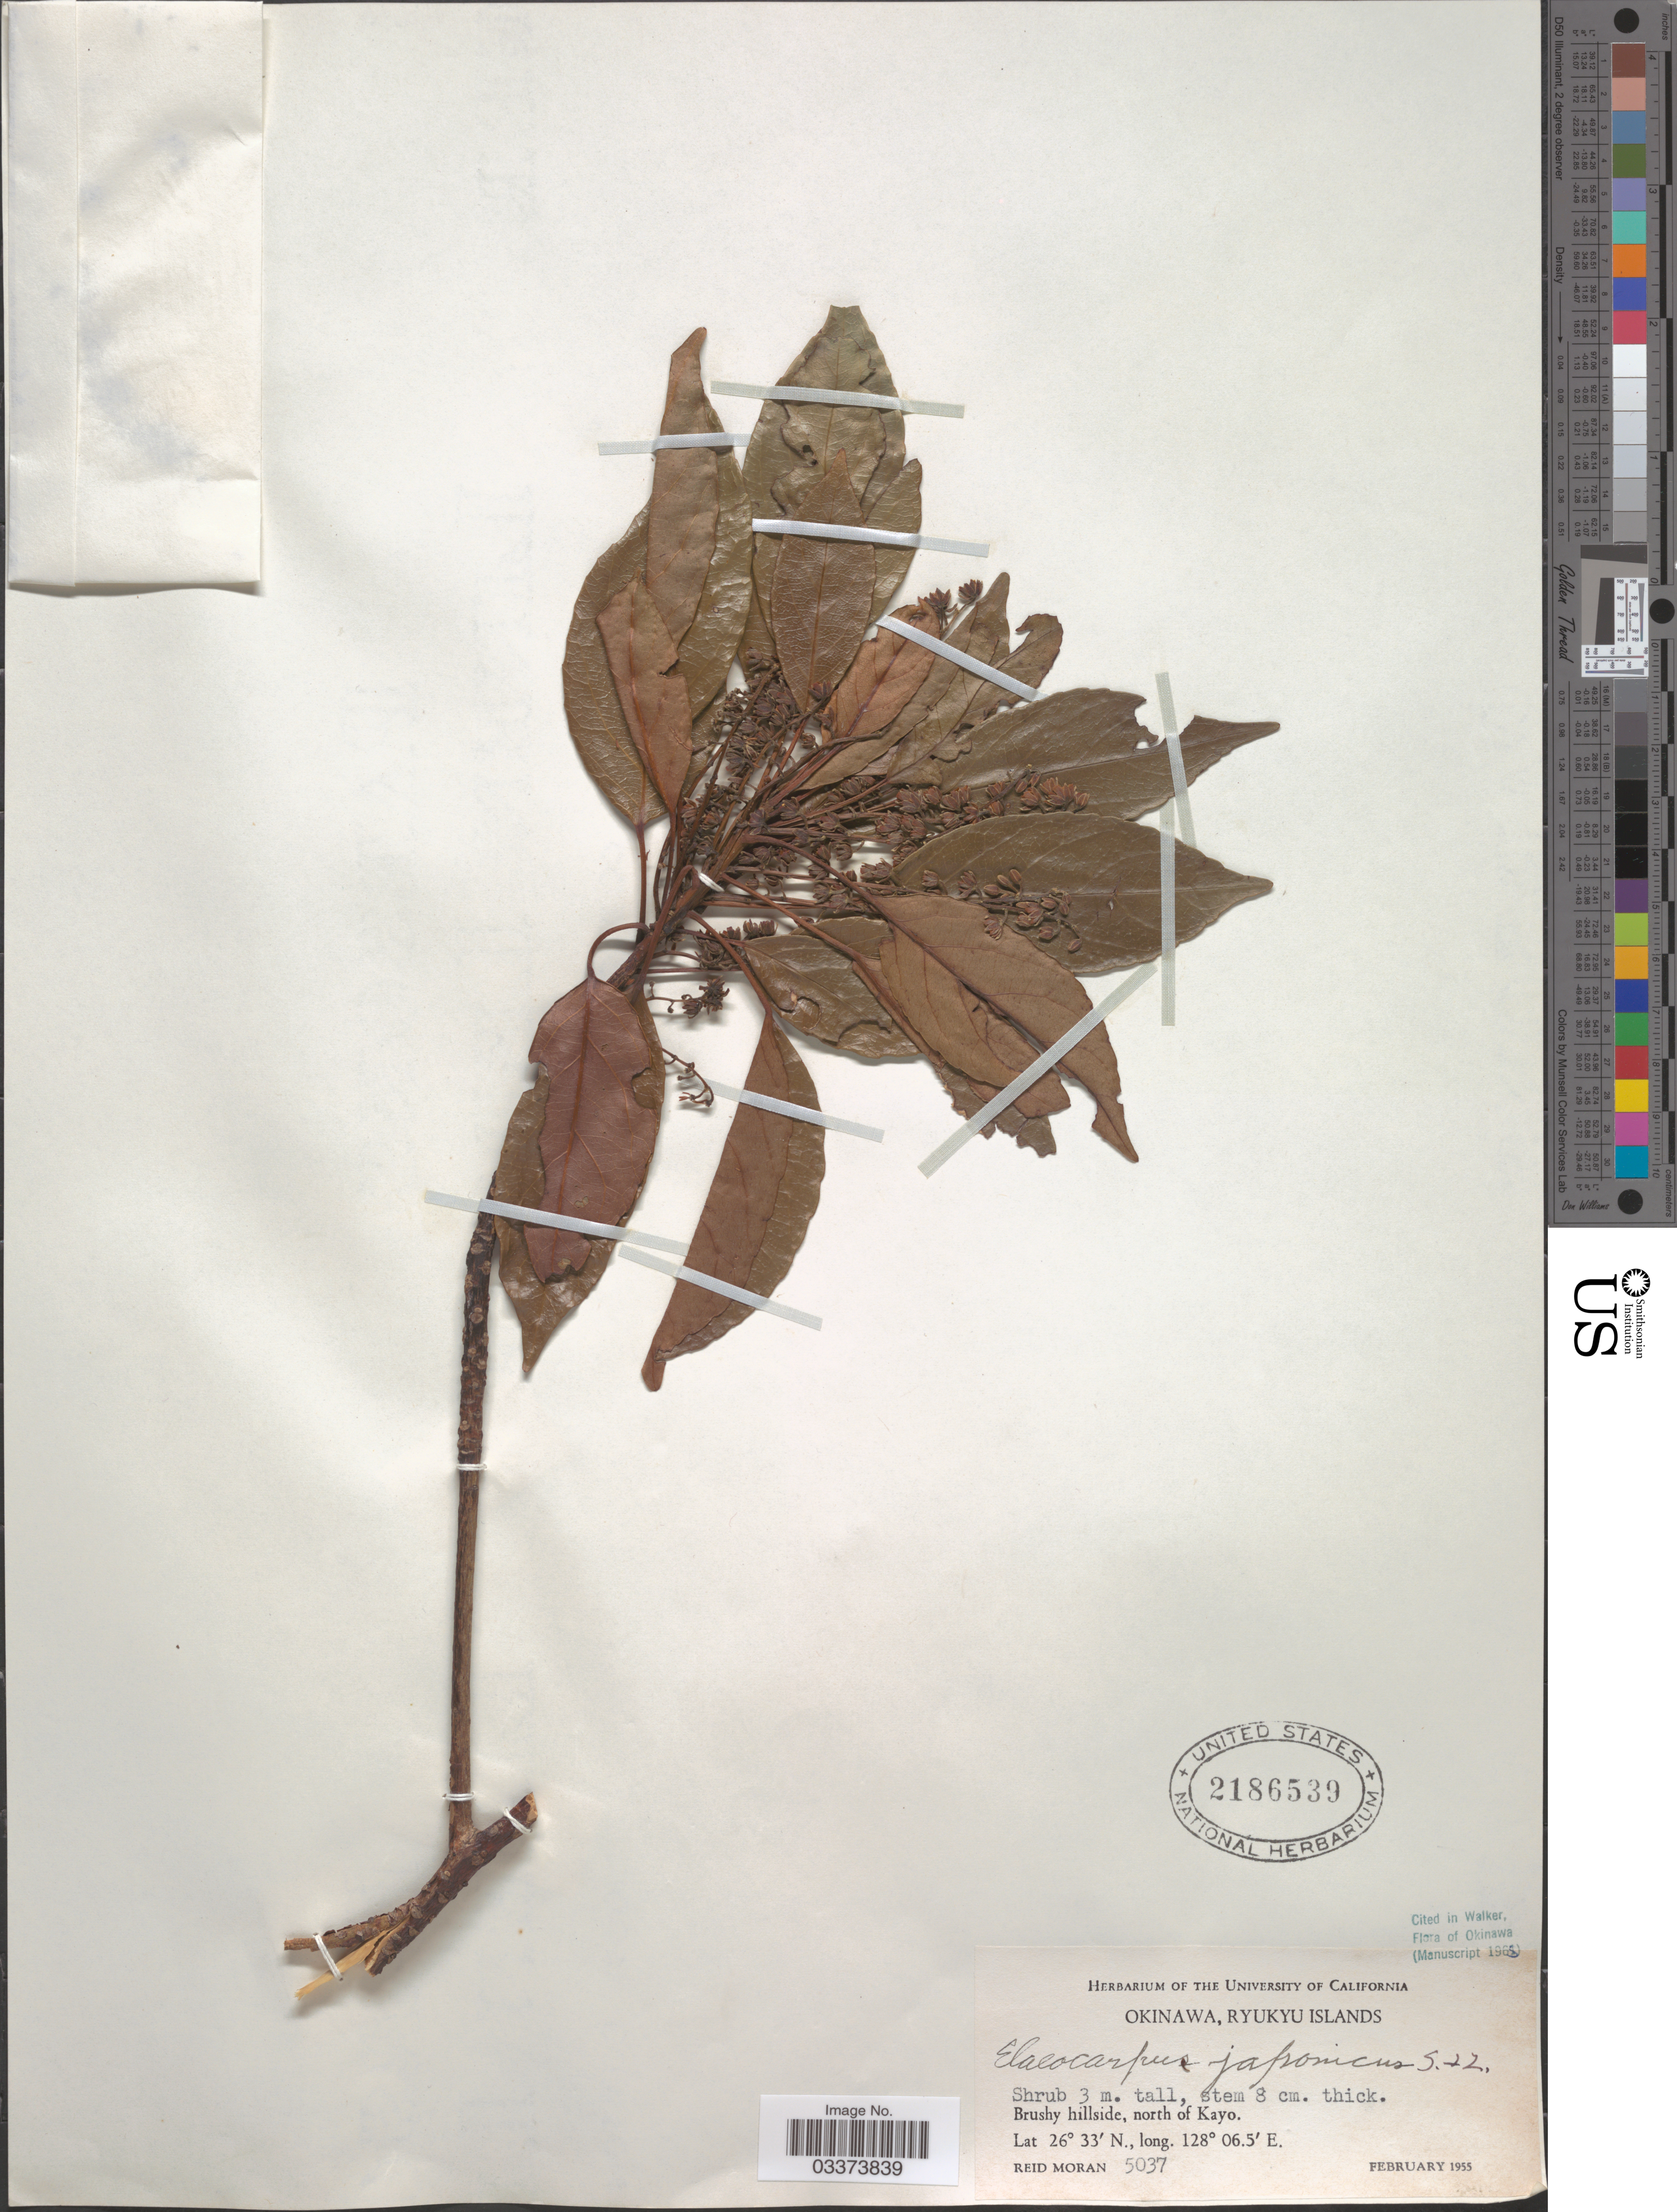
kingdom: Plantae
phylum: Tracheophyta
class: Magnoliopsida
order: Oxalidales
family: Elaeocarpaceae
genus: Elaeocarpus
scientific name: Elaeocarpus japonicus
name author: Siebold & Zucc.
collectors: R. V. Moran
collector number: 5037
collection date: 1955-02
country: Japan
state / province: Okinawa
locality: Ryukyu Islands, Brushy hillside, north of Kayo.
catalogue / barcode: US 2186539